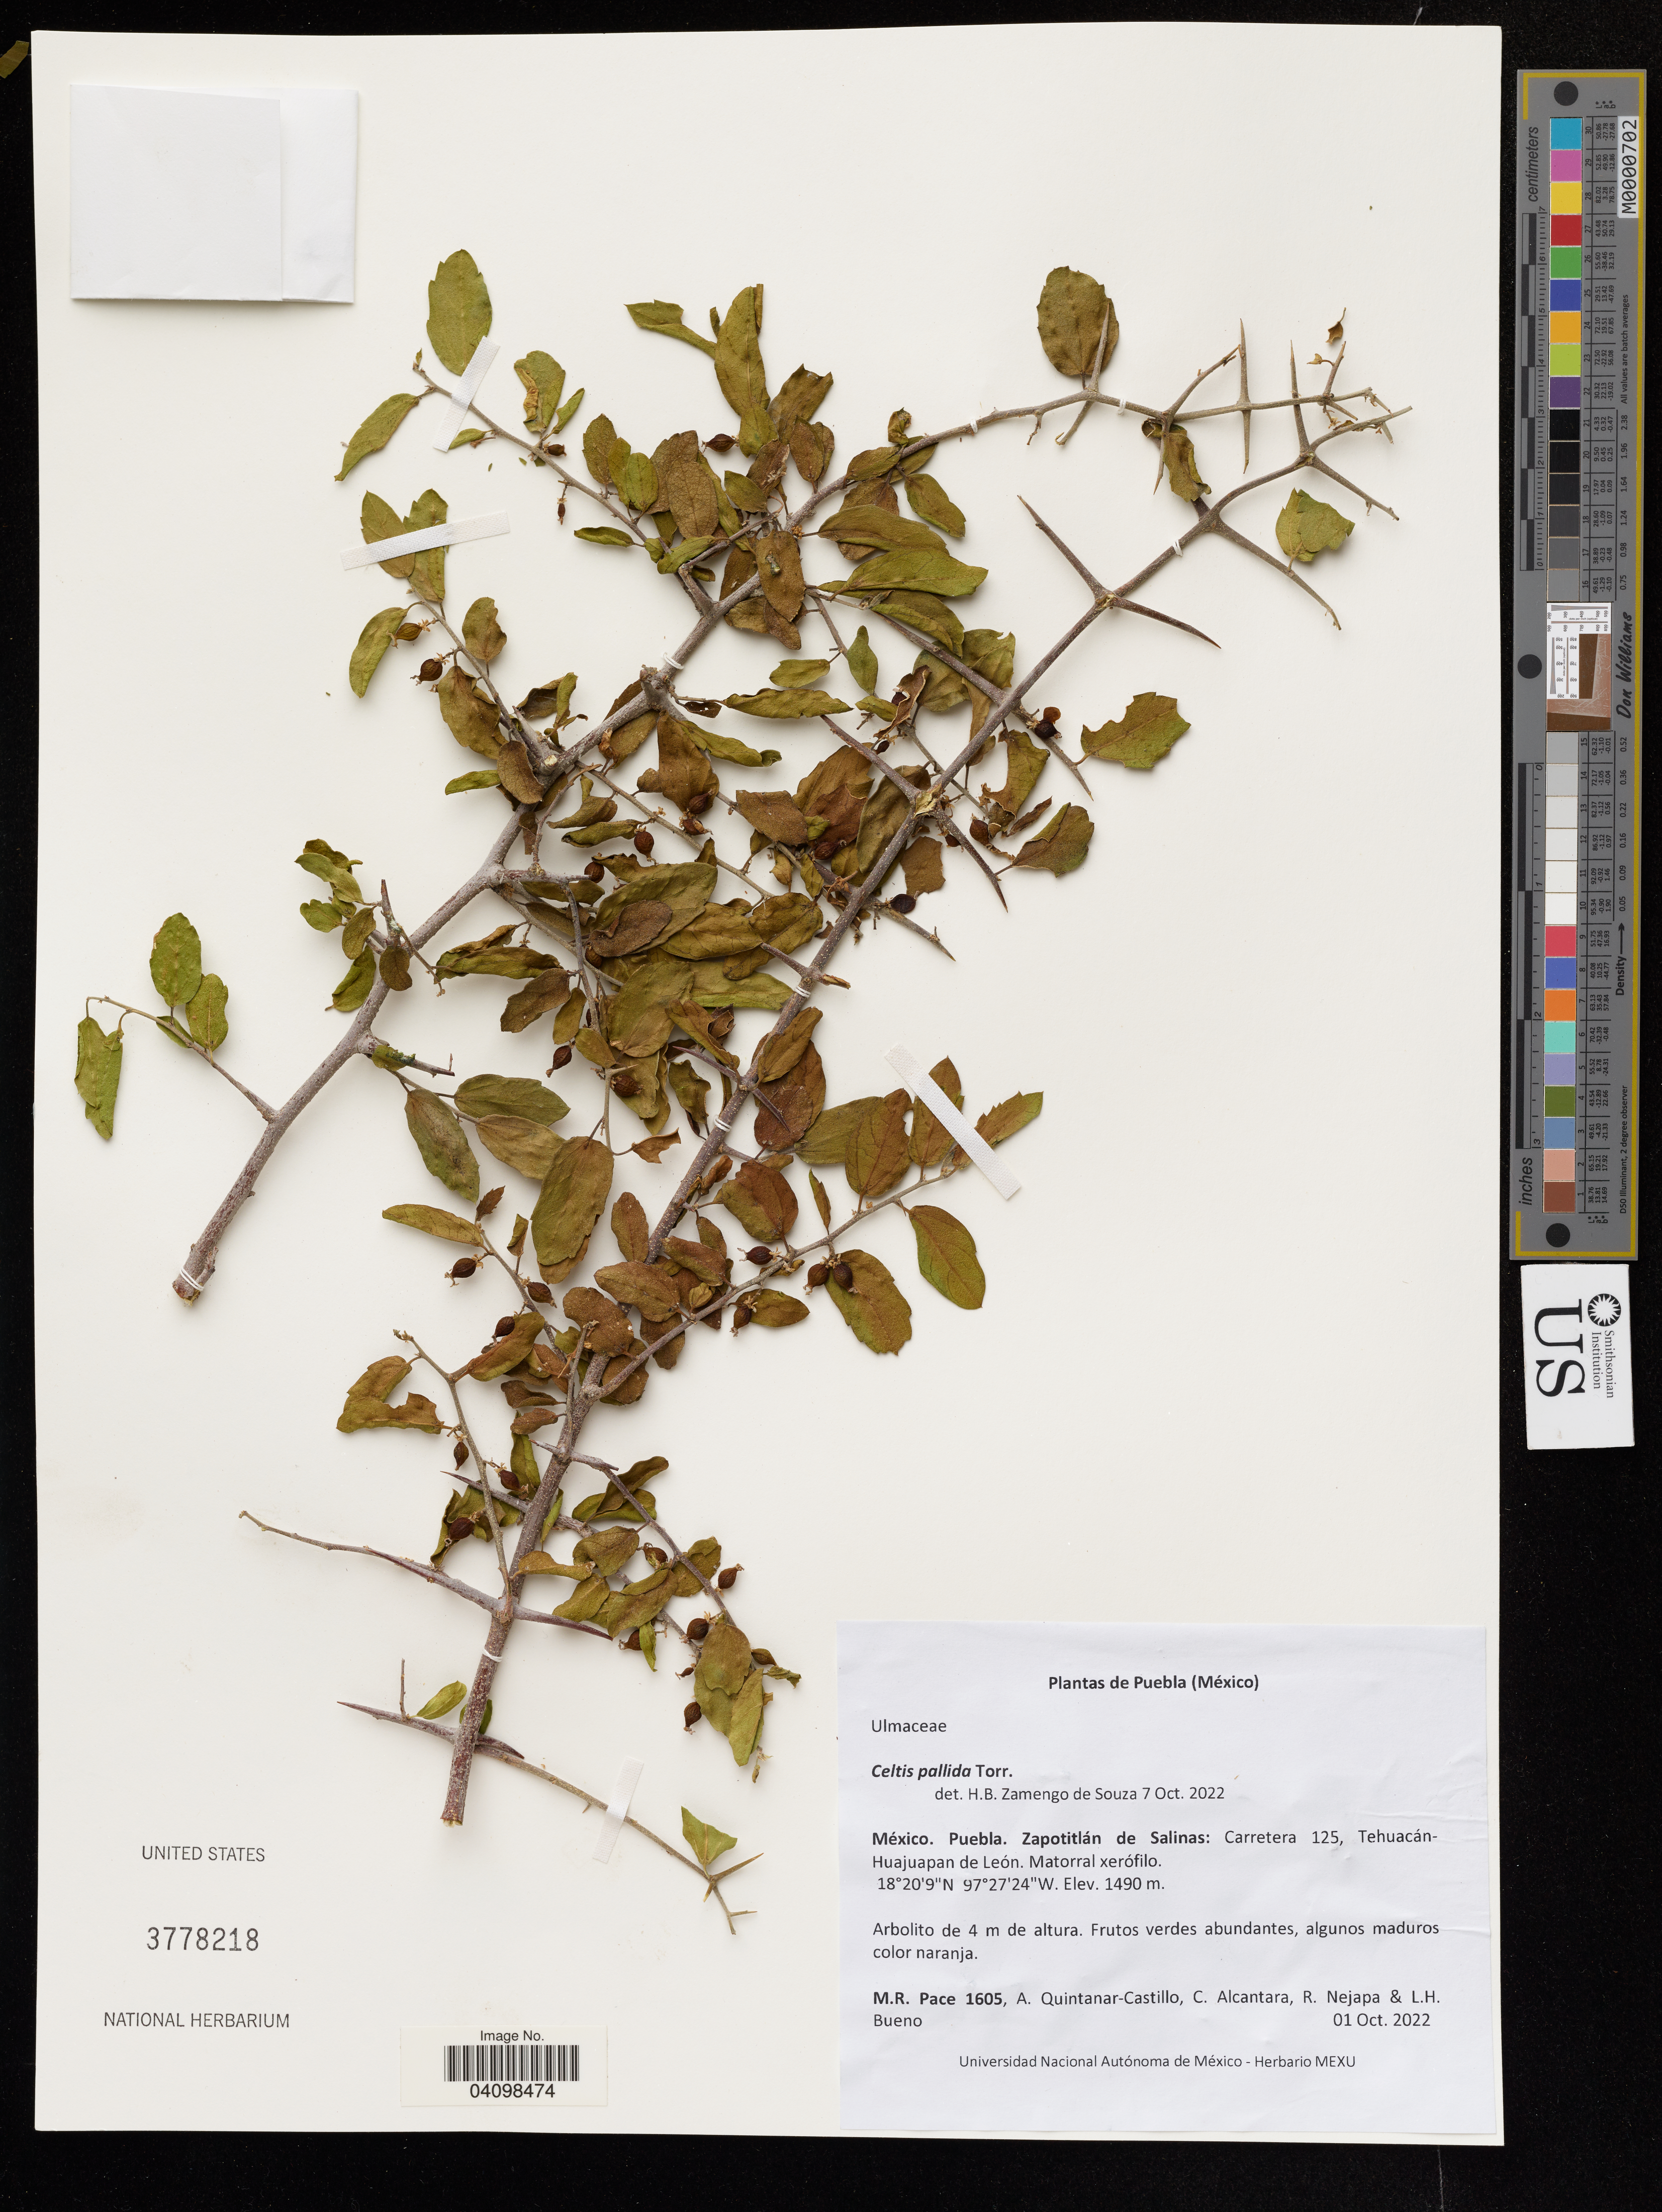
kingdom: Plantae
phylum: Tracheophyta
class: Magnoliopsida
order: Rosales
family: Cannabaceae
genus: Celtis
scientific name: Celtis pallida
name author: Torr. in Emory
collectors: M. Pace, A. Quintanar Castillo, C. Alcantara & R. Nejapa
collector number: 1605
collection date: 2022-10-01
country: Mexico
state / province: Puebla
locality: Zapotitlán de Salinas: Carretera 125, Tehuacán- Huajuapan de León. Matorral xerófilo.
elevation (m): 1490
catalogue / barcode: US 3778218